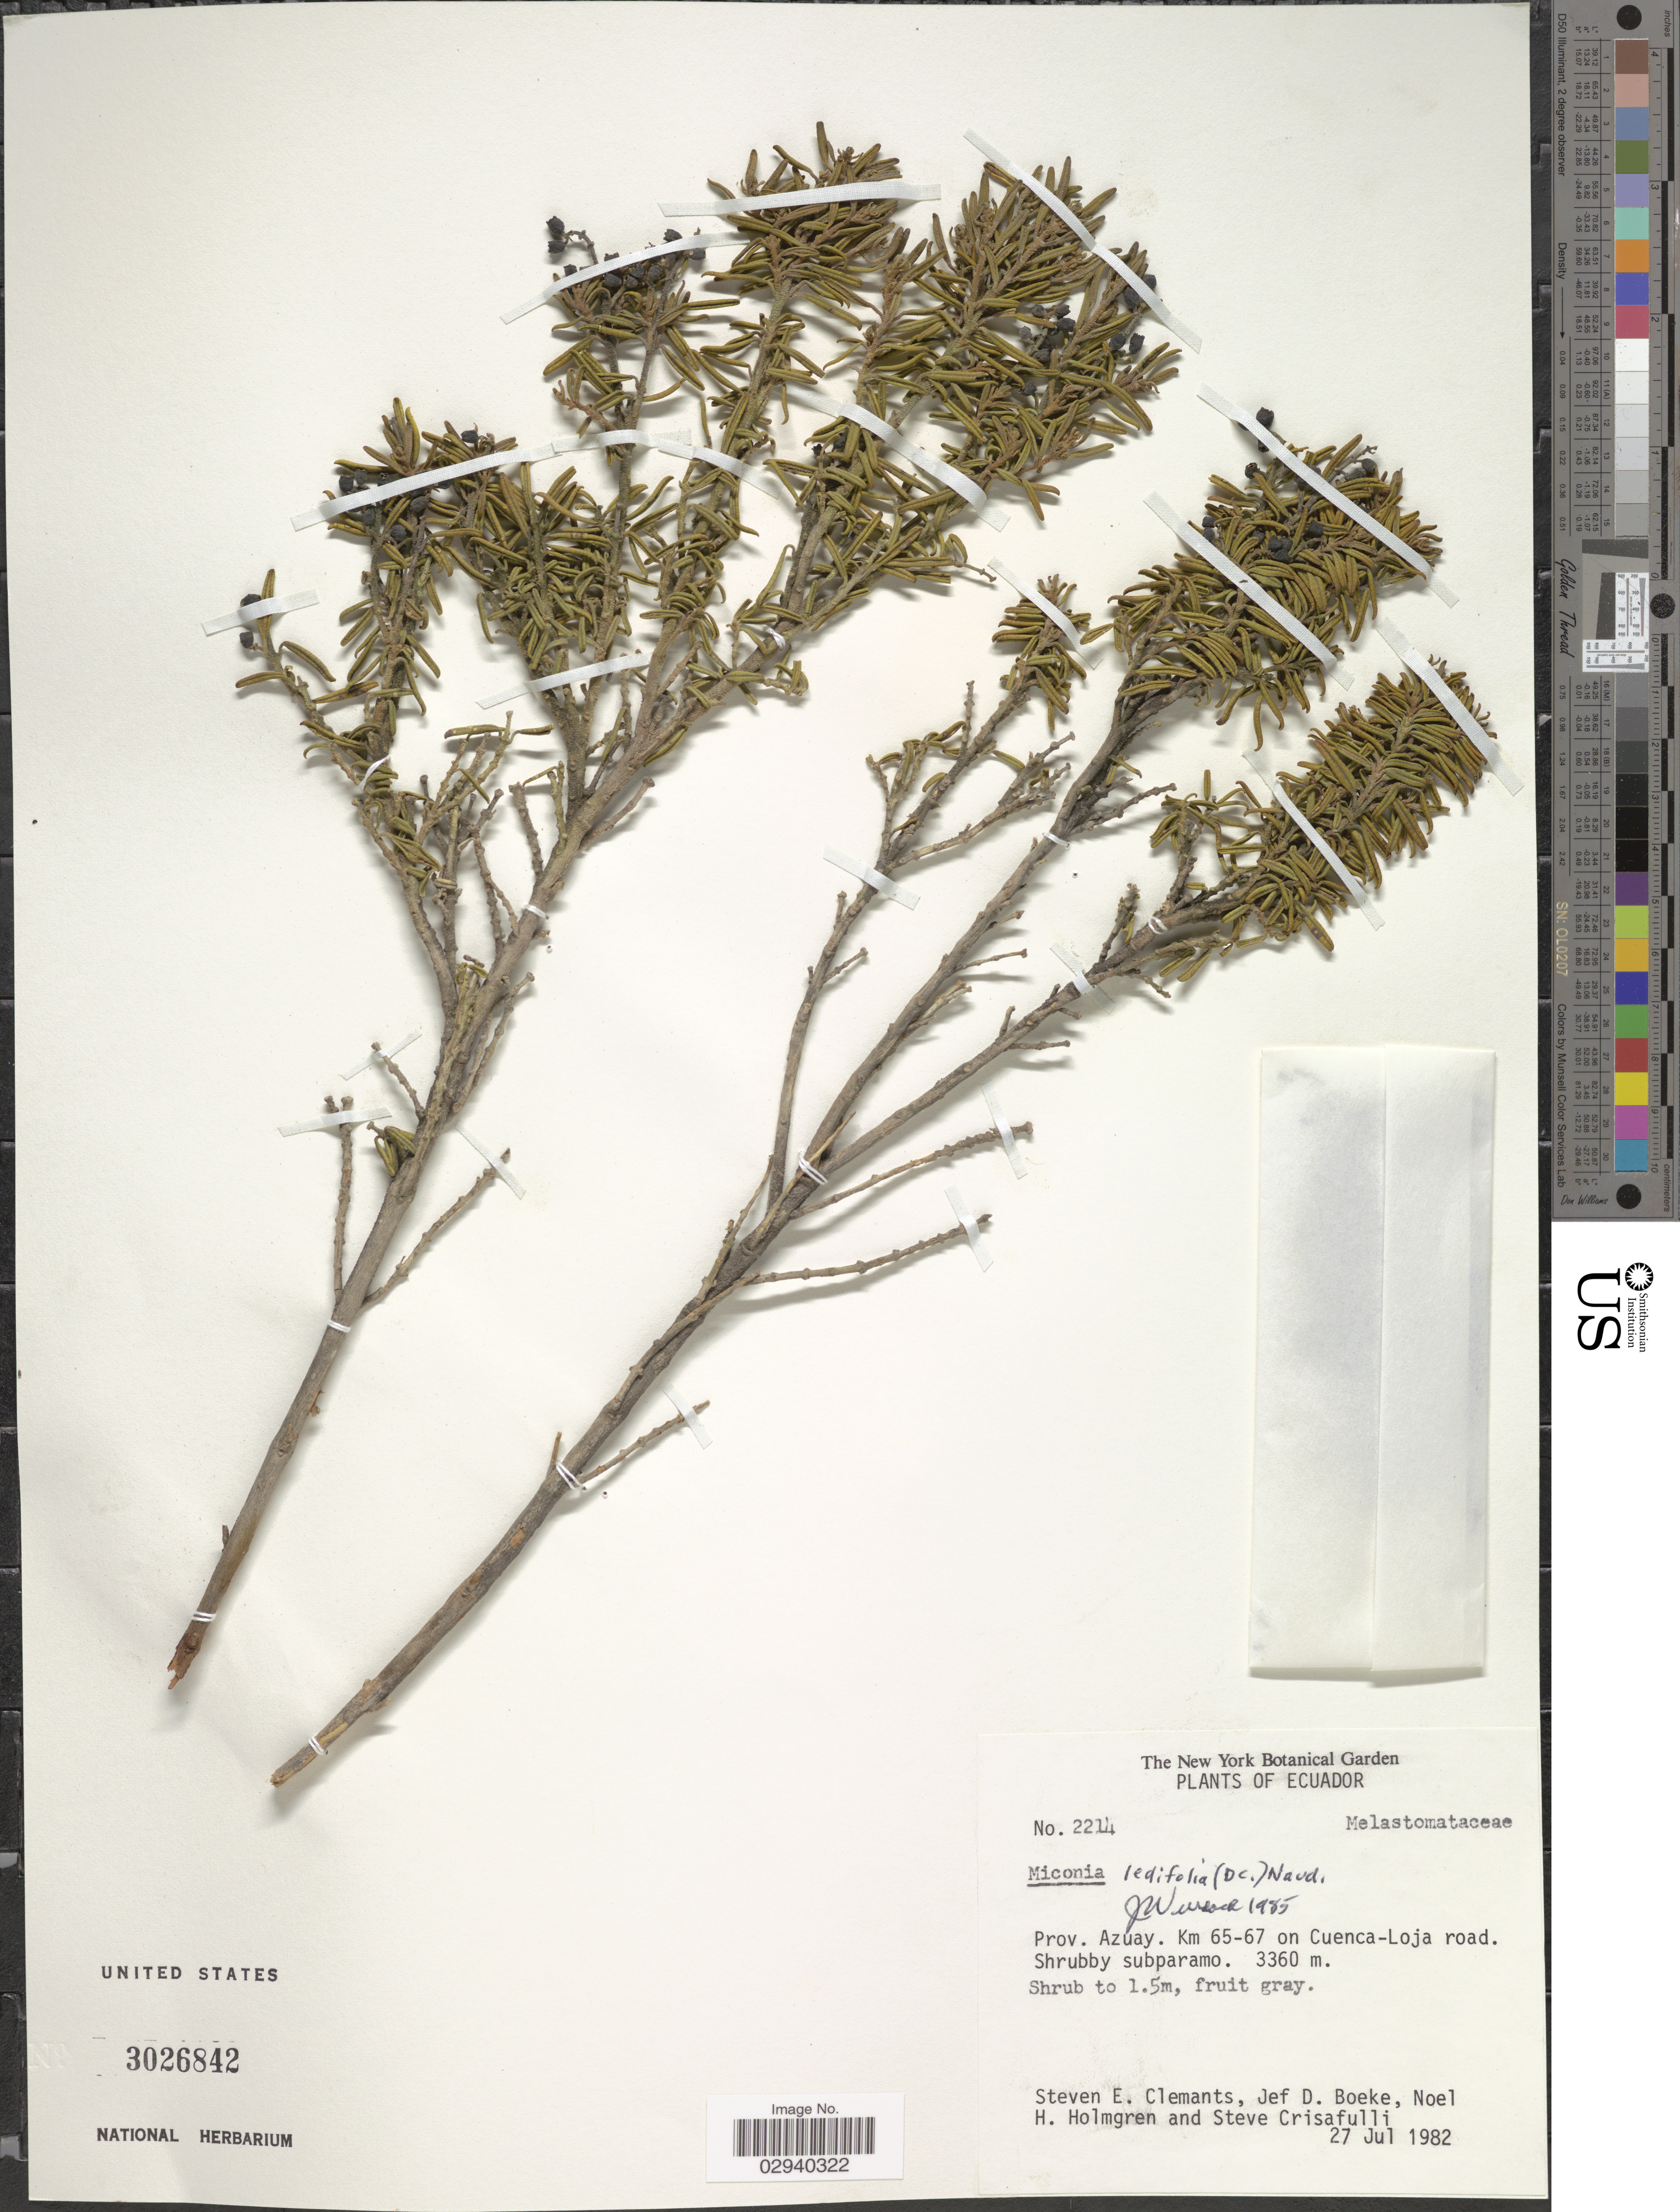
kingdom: Plantae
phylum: Tracheophyta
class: Magnoliopsida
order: Myrtales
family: Melastomataceae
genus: Miconia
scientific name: Miconia ledifolia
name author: (DC.) Naudin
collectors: S. Clemants, J. Boeke, N. H. Holmgren & S. Crisafulli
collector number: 2214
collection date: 1982-07-27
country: Ecuador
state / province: Azuay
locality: Km 65-67 on Cuenca-Loja road.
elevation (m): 3360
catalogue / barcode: US 3026842